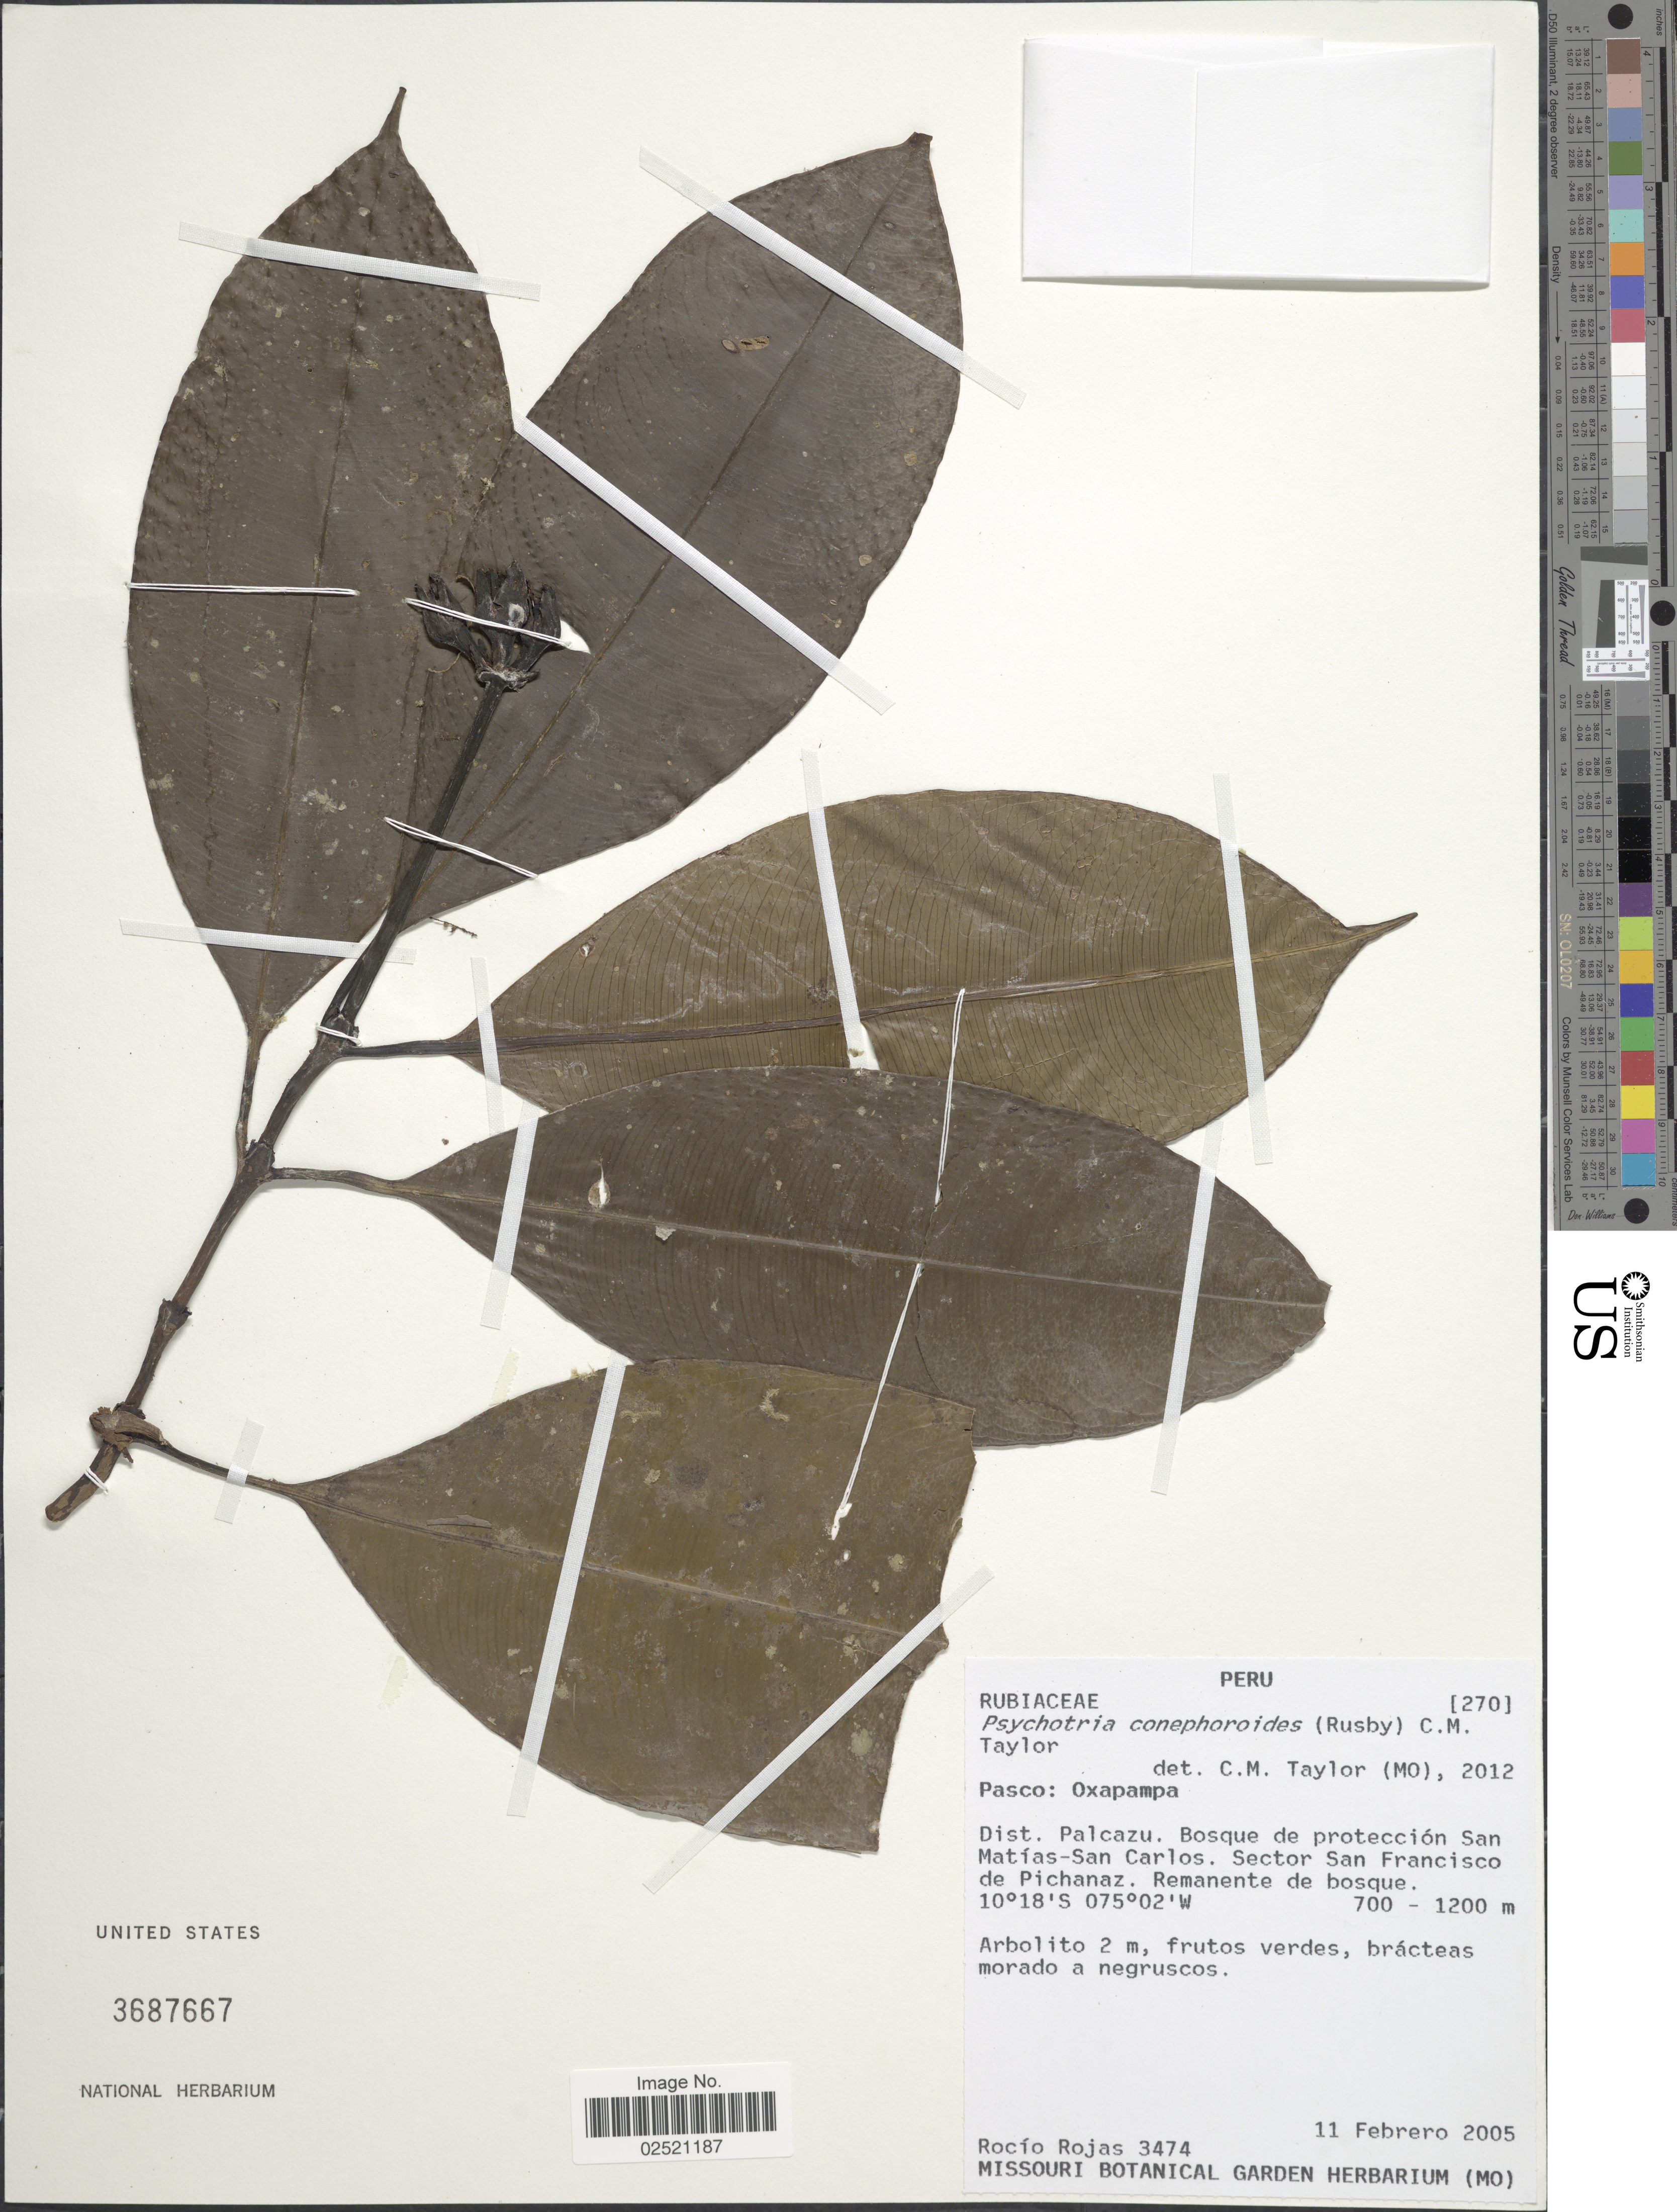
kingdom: Plantae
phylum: Tracheophyta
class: Magnoliopsida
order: Gentianales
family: Rubiaceae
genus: Psychotria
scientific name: Psychotria conephoroides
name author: (Rusby) C.M. Taylor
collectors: R. Rojas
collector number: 3474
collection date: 2005-02-11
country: Peru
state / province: Pasco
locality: Oxapampa, Dist. Palcazu, Bosque de proteccion San Matias-San Carlos, Sector San Francisco de Pichanaz.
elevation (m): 700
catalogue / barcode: US 3687667